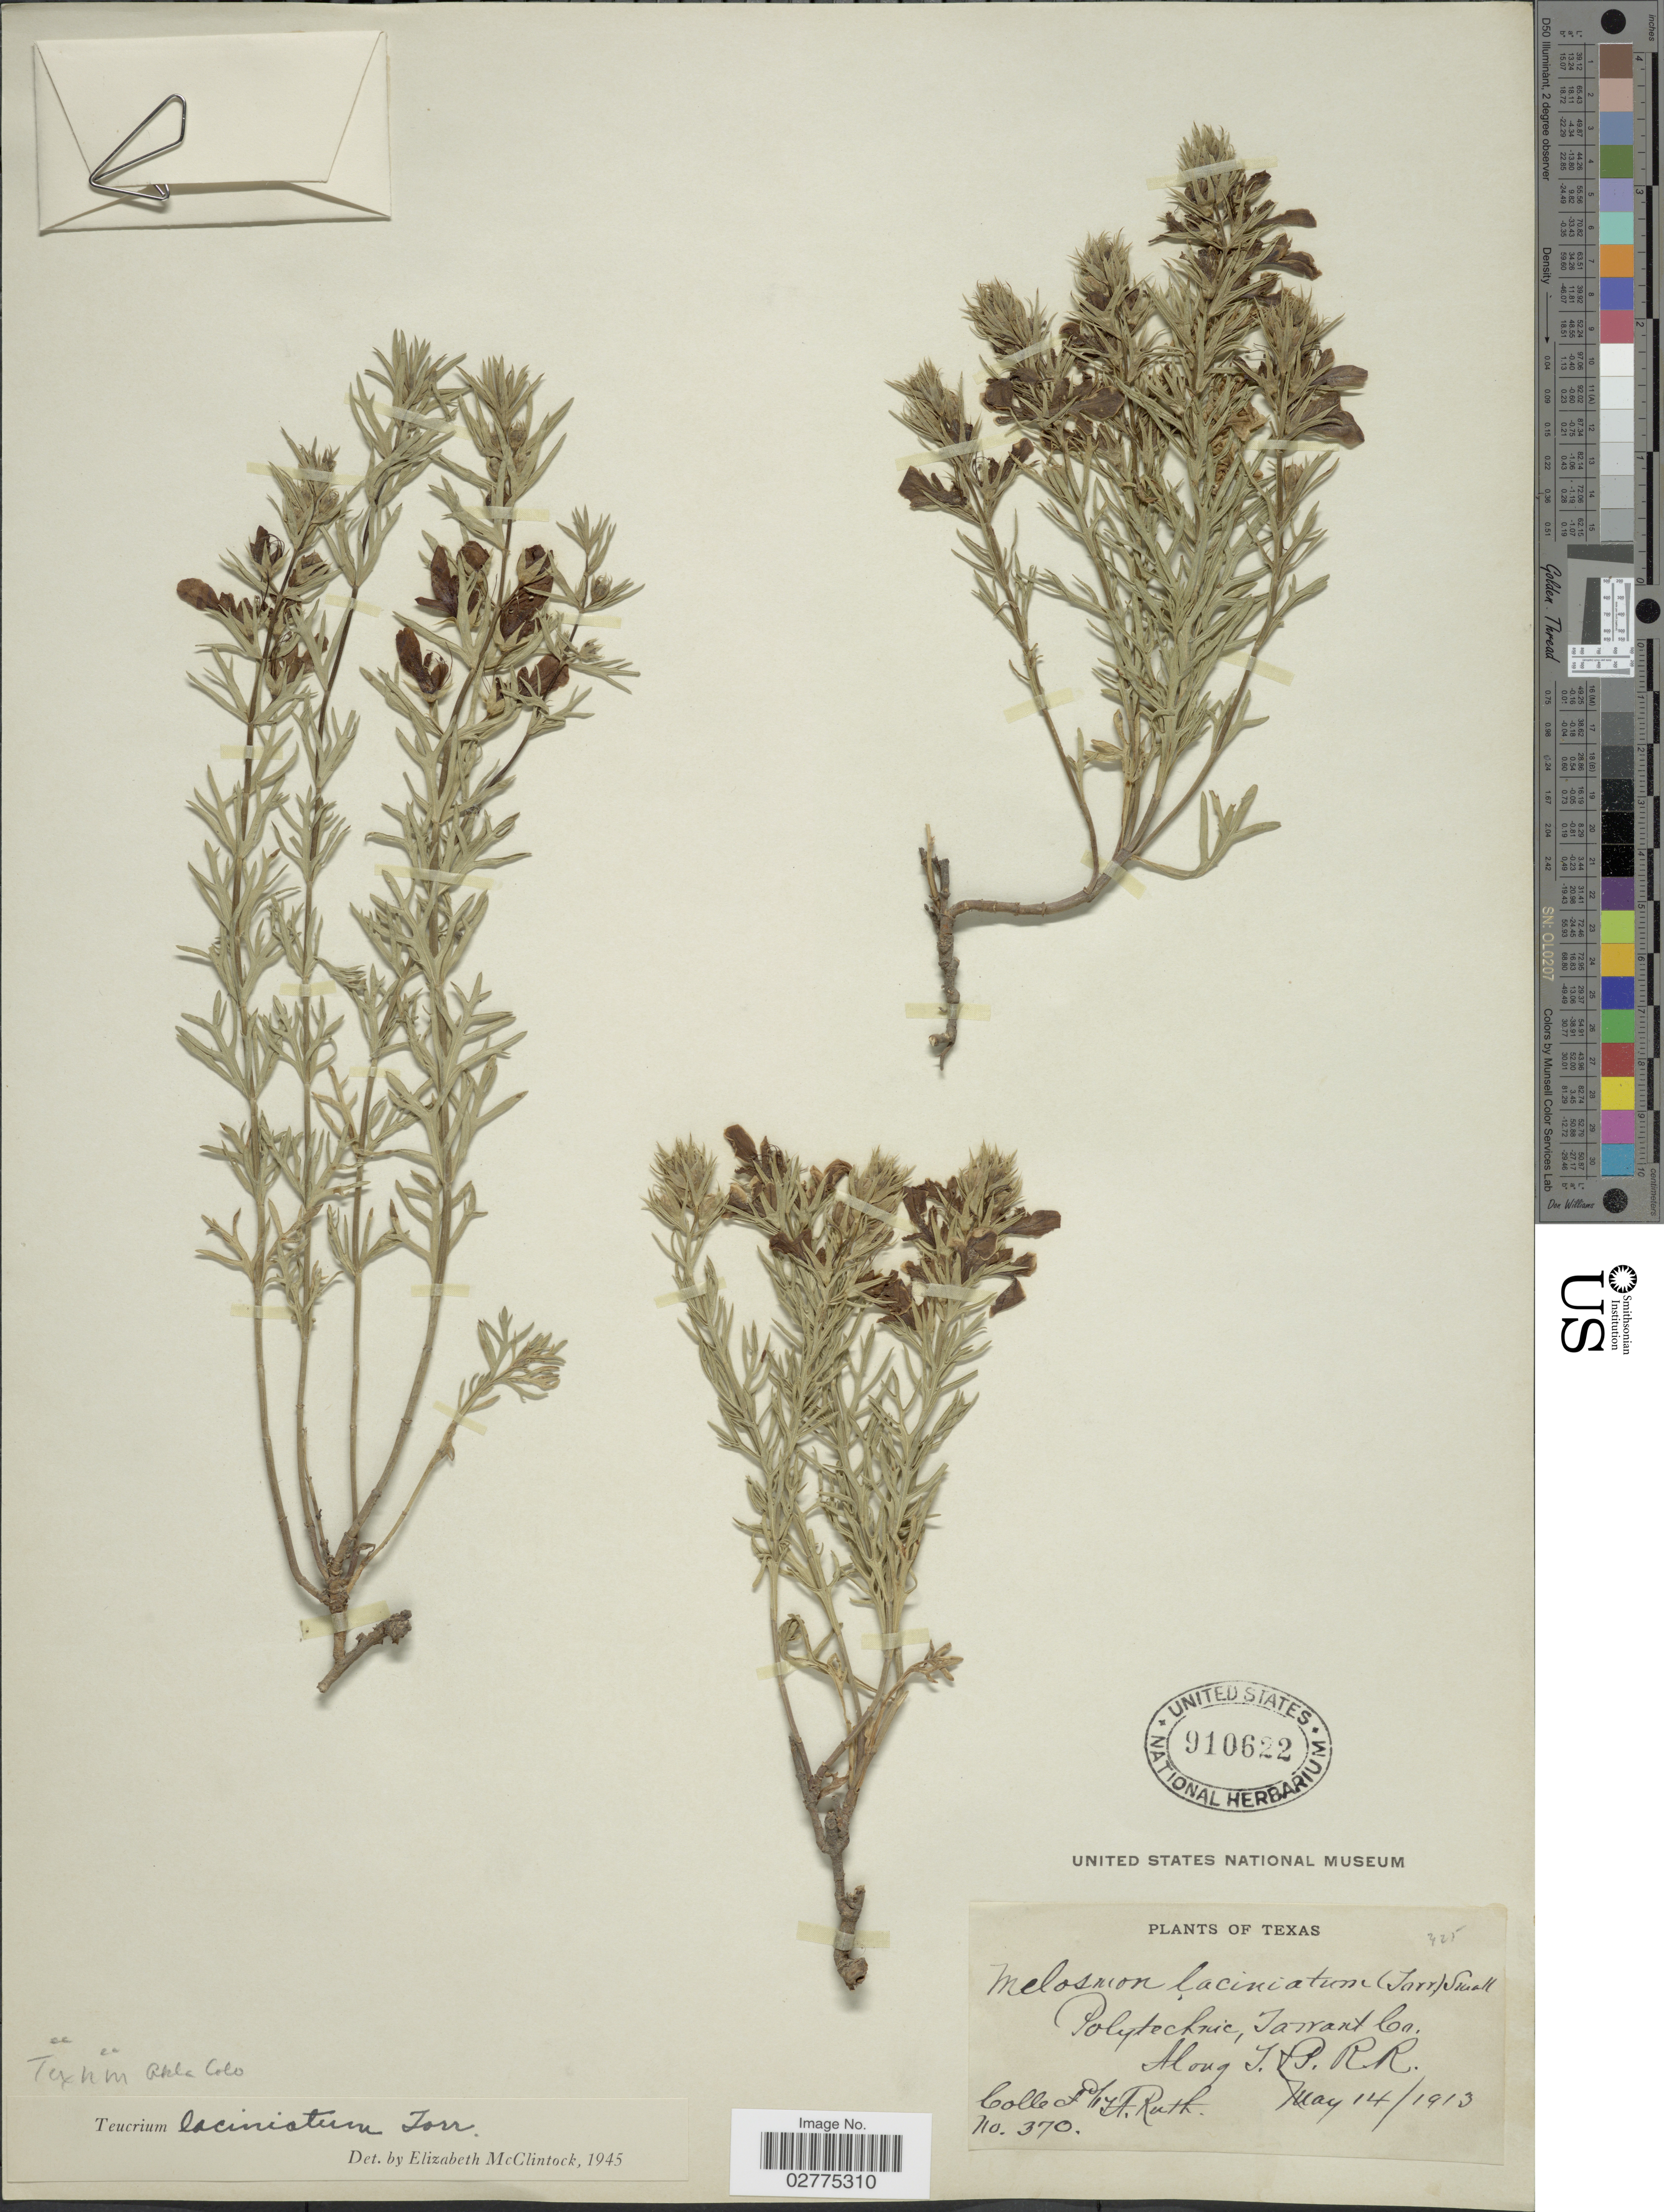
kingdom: Plantae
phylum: Tracheophyta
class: Magnoliopsida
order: Lamiales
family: Lamiaceae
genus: Teucrium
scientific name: Teucrium laciniatum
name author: Torr.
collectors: A. Ruth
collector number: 370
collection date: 1913-05-14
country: United States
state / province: Texas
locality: Polytechnic, Tarrant Co., Along T. & P. R.R.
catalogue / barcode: US 910622